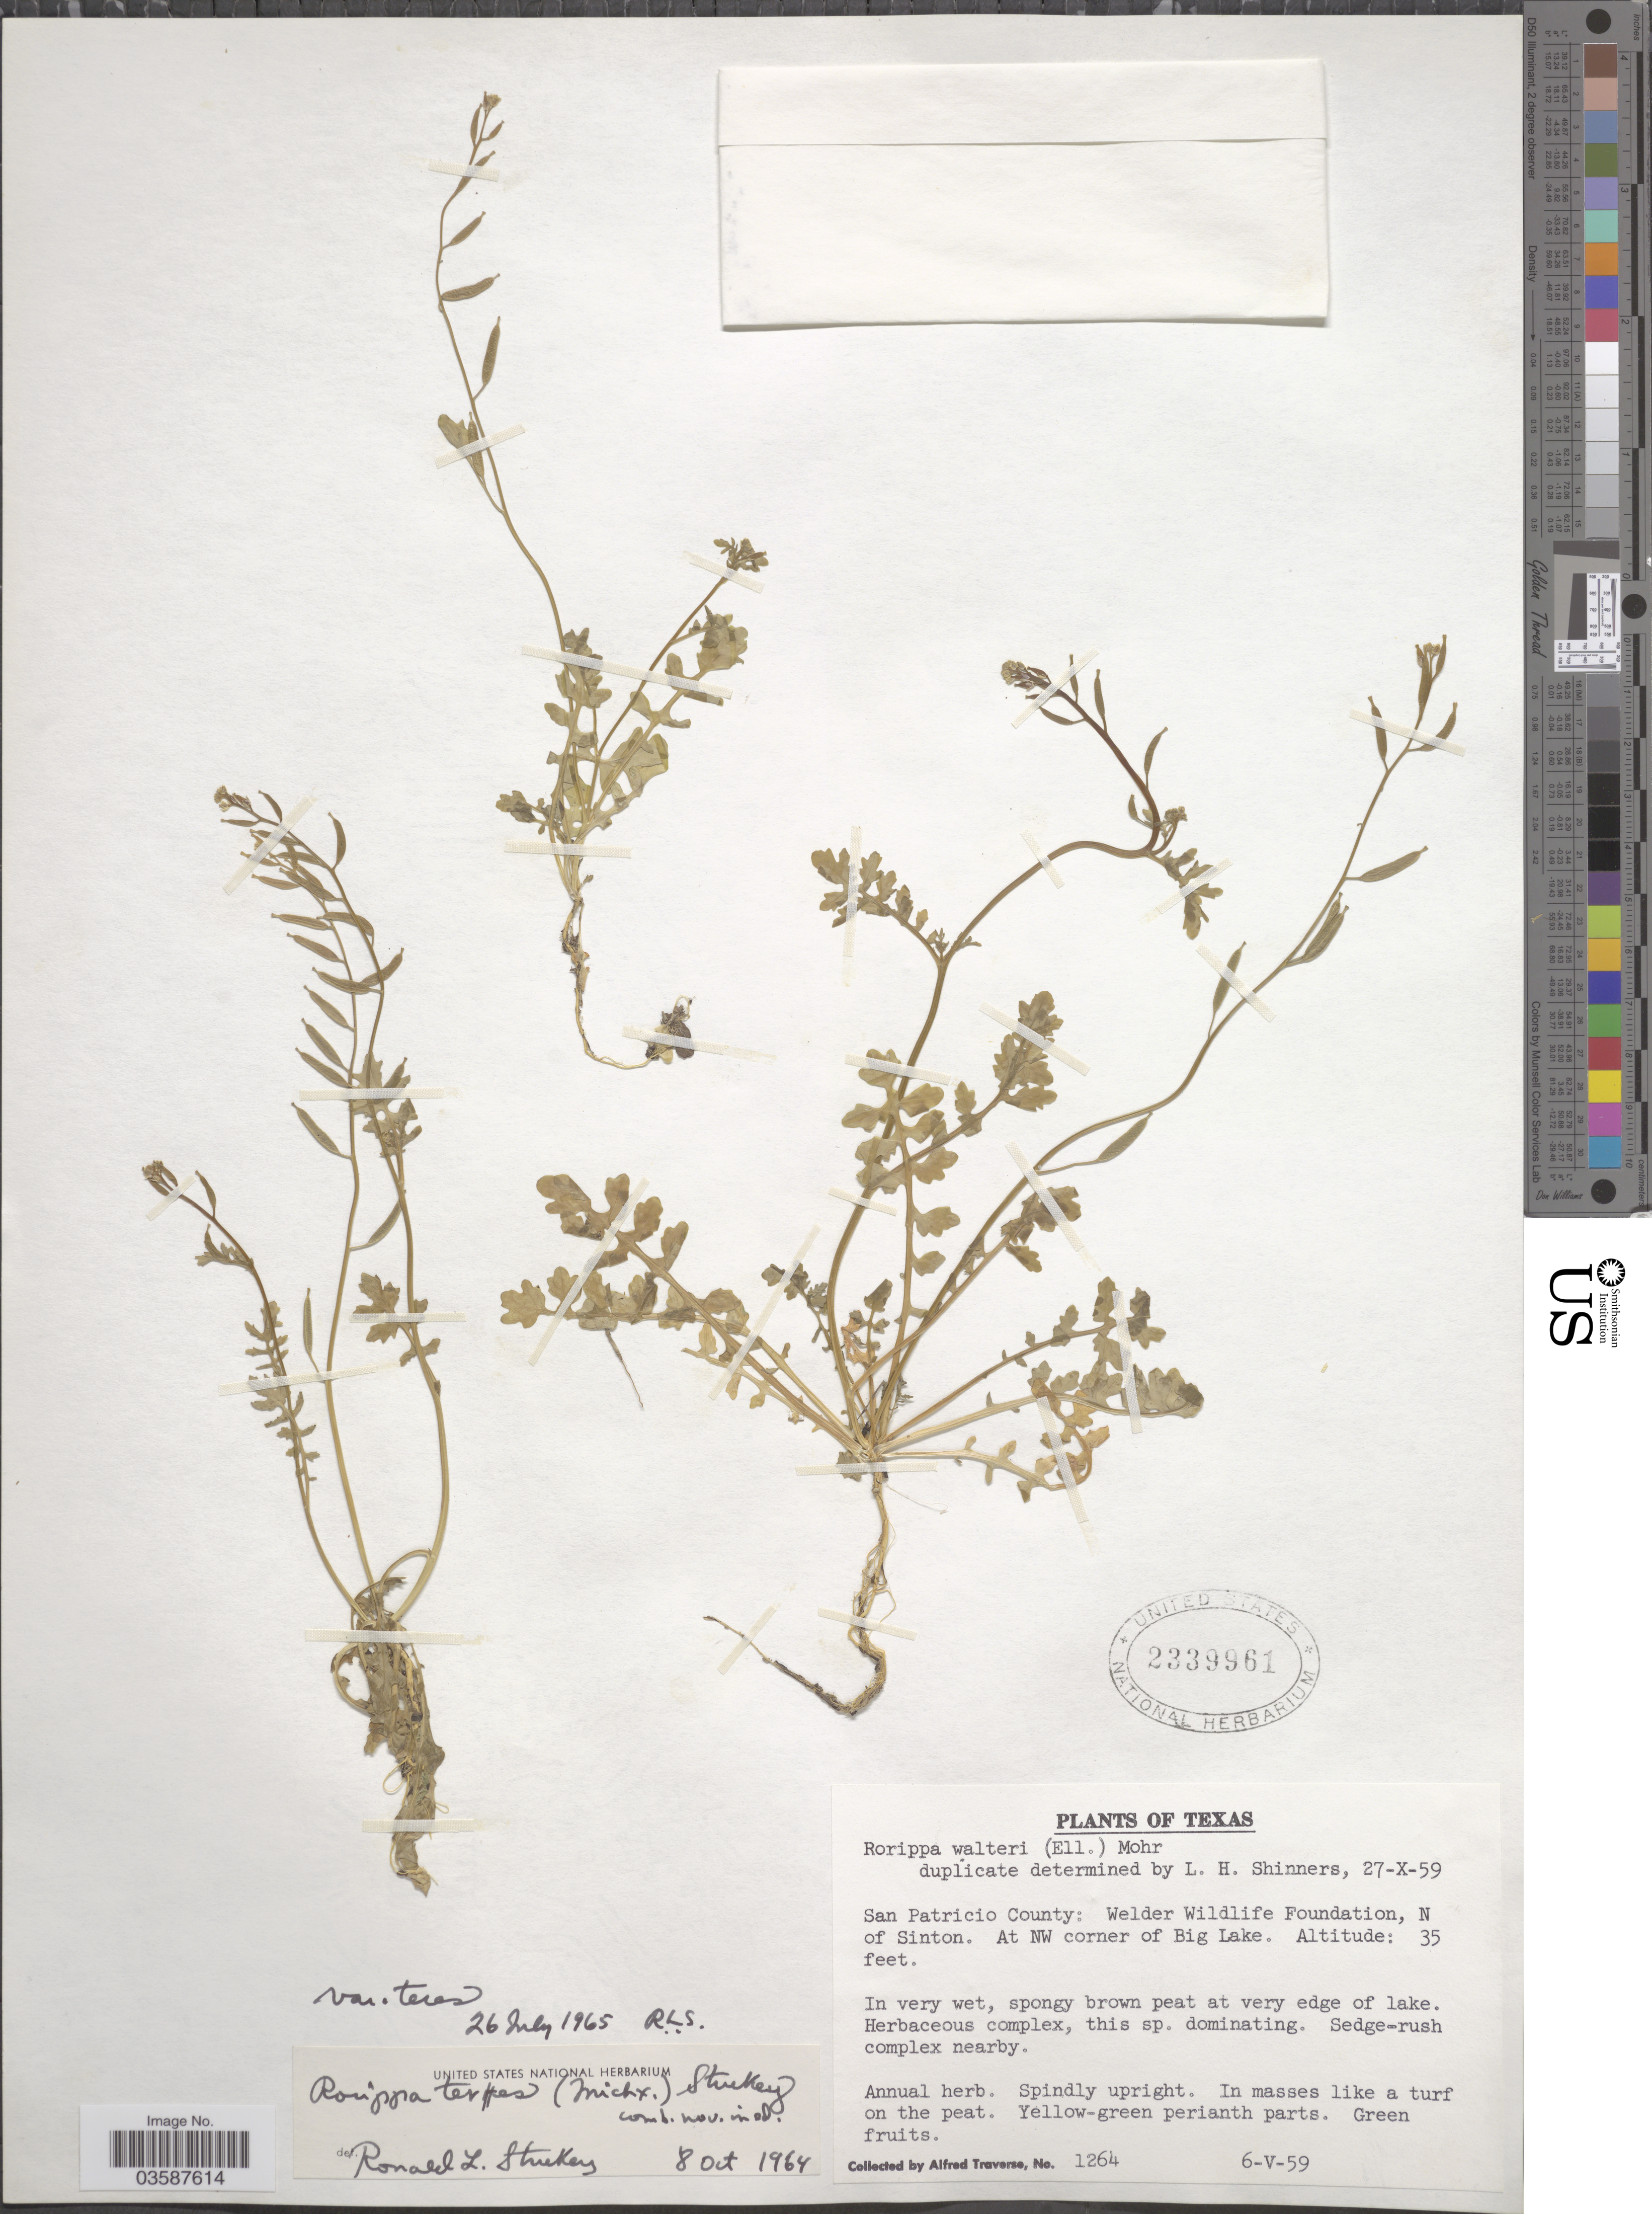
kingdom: Plantae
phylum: Tracheophyta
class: Magnoliopsida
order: Brassicales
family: Brassicaceae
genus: Rorippa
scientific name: Rorippa teres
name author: (Michx.) Stuckey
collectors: A. Traverse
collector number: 1264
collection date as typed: Transcribed d/m/y: 6/5/59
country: United States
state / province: Texas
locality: San Patricio County: Welder Wildlife Foundation, N of Sinton. At NW corner of Big Lake.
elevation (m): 11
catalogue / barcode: US 2339961